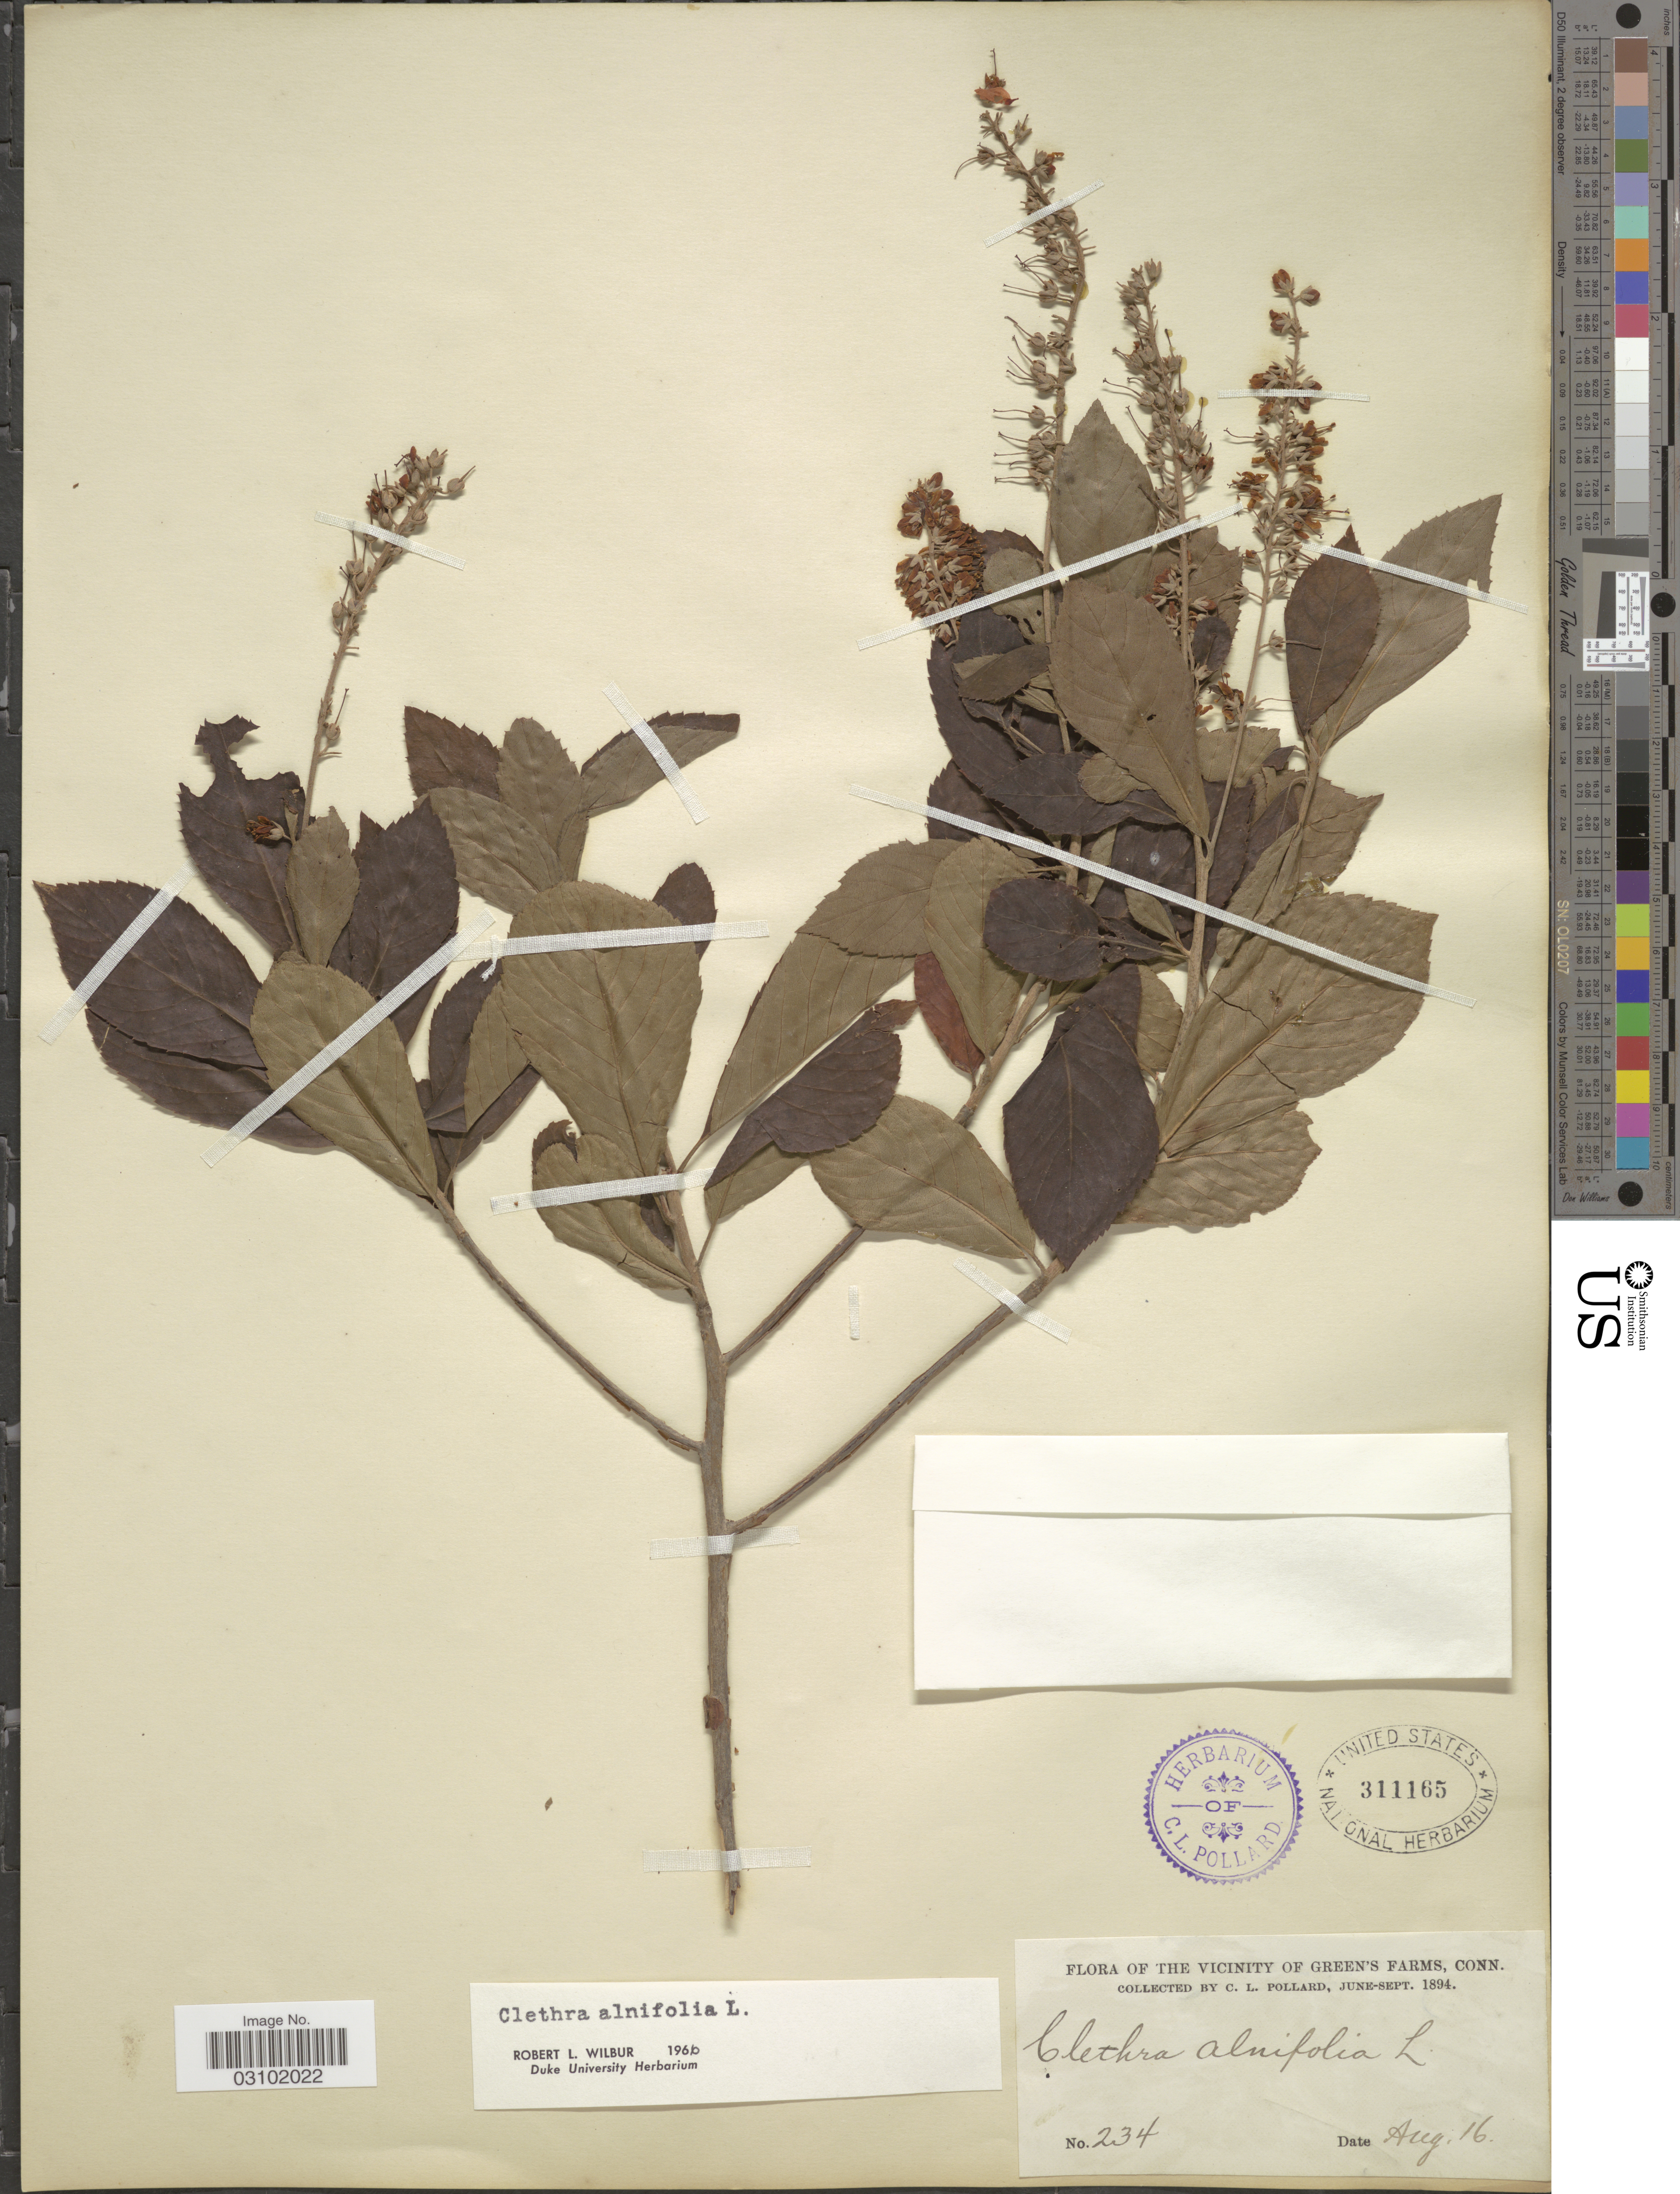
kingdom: Plantae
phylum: Tracheophyta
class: Magnoliopsida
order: Ericales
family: Clethraceae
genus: Clethra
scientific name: Clethra alnifolia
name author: L.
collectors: C. L. Pollard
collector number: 234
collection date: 1894-08-16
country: United States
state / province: Connecticut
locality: The Vicinity of Green's Farms.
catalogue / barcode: US 311165